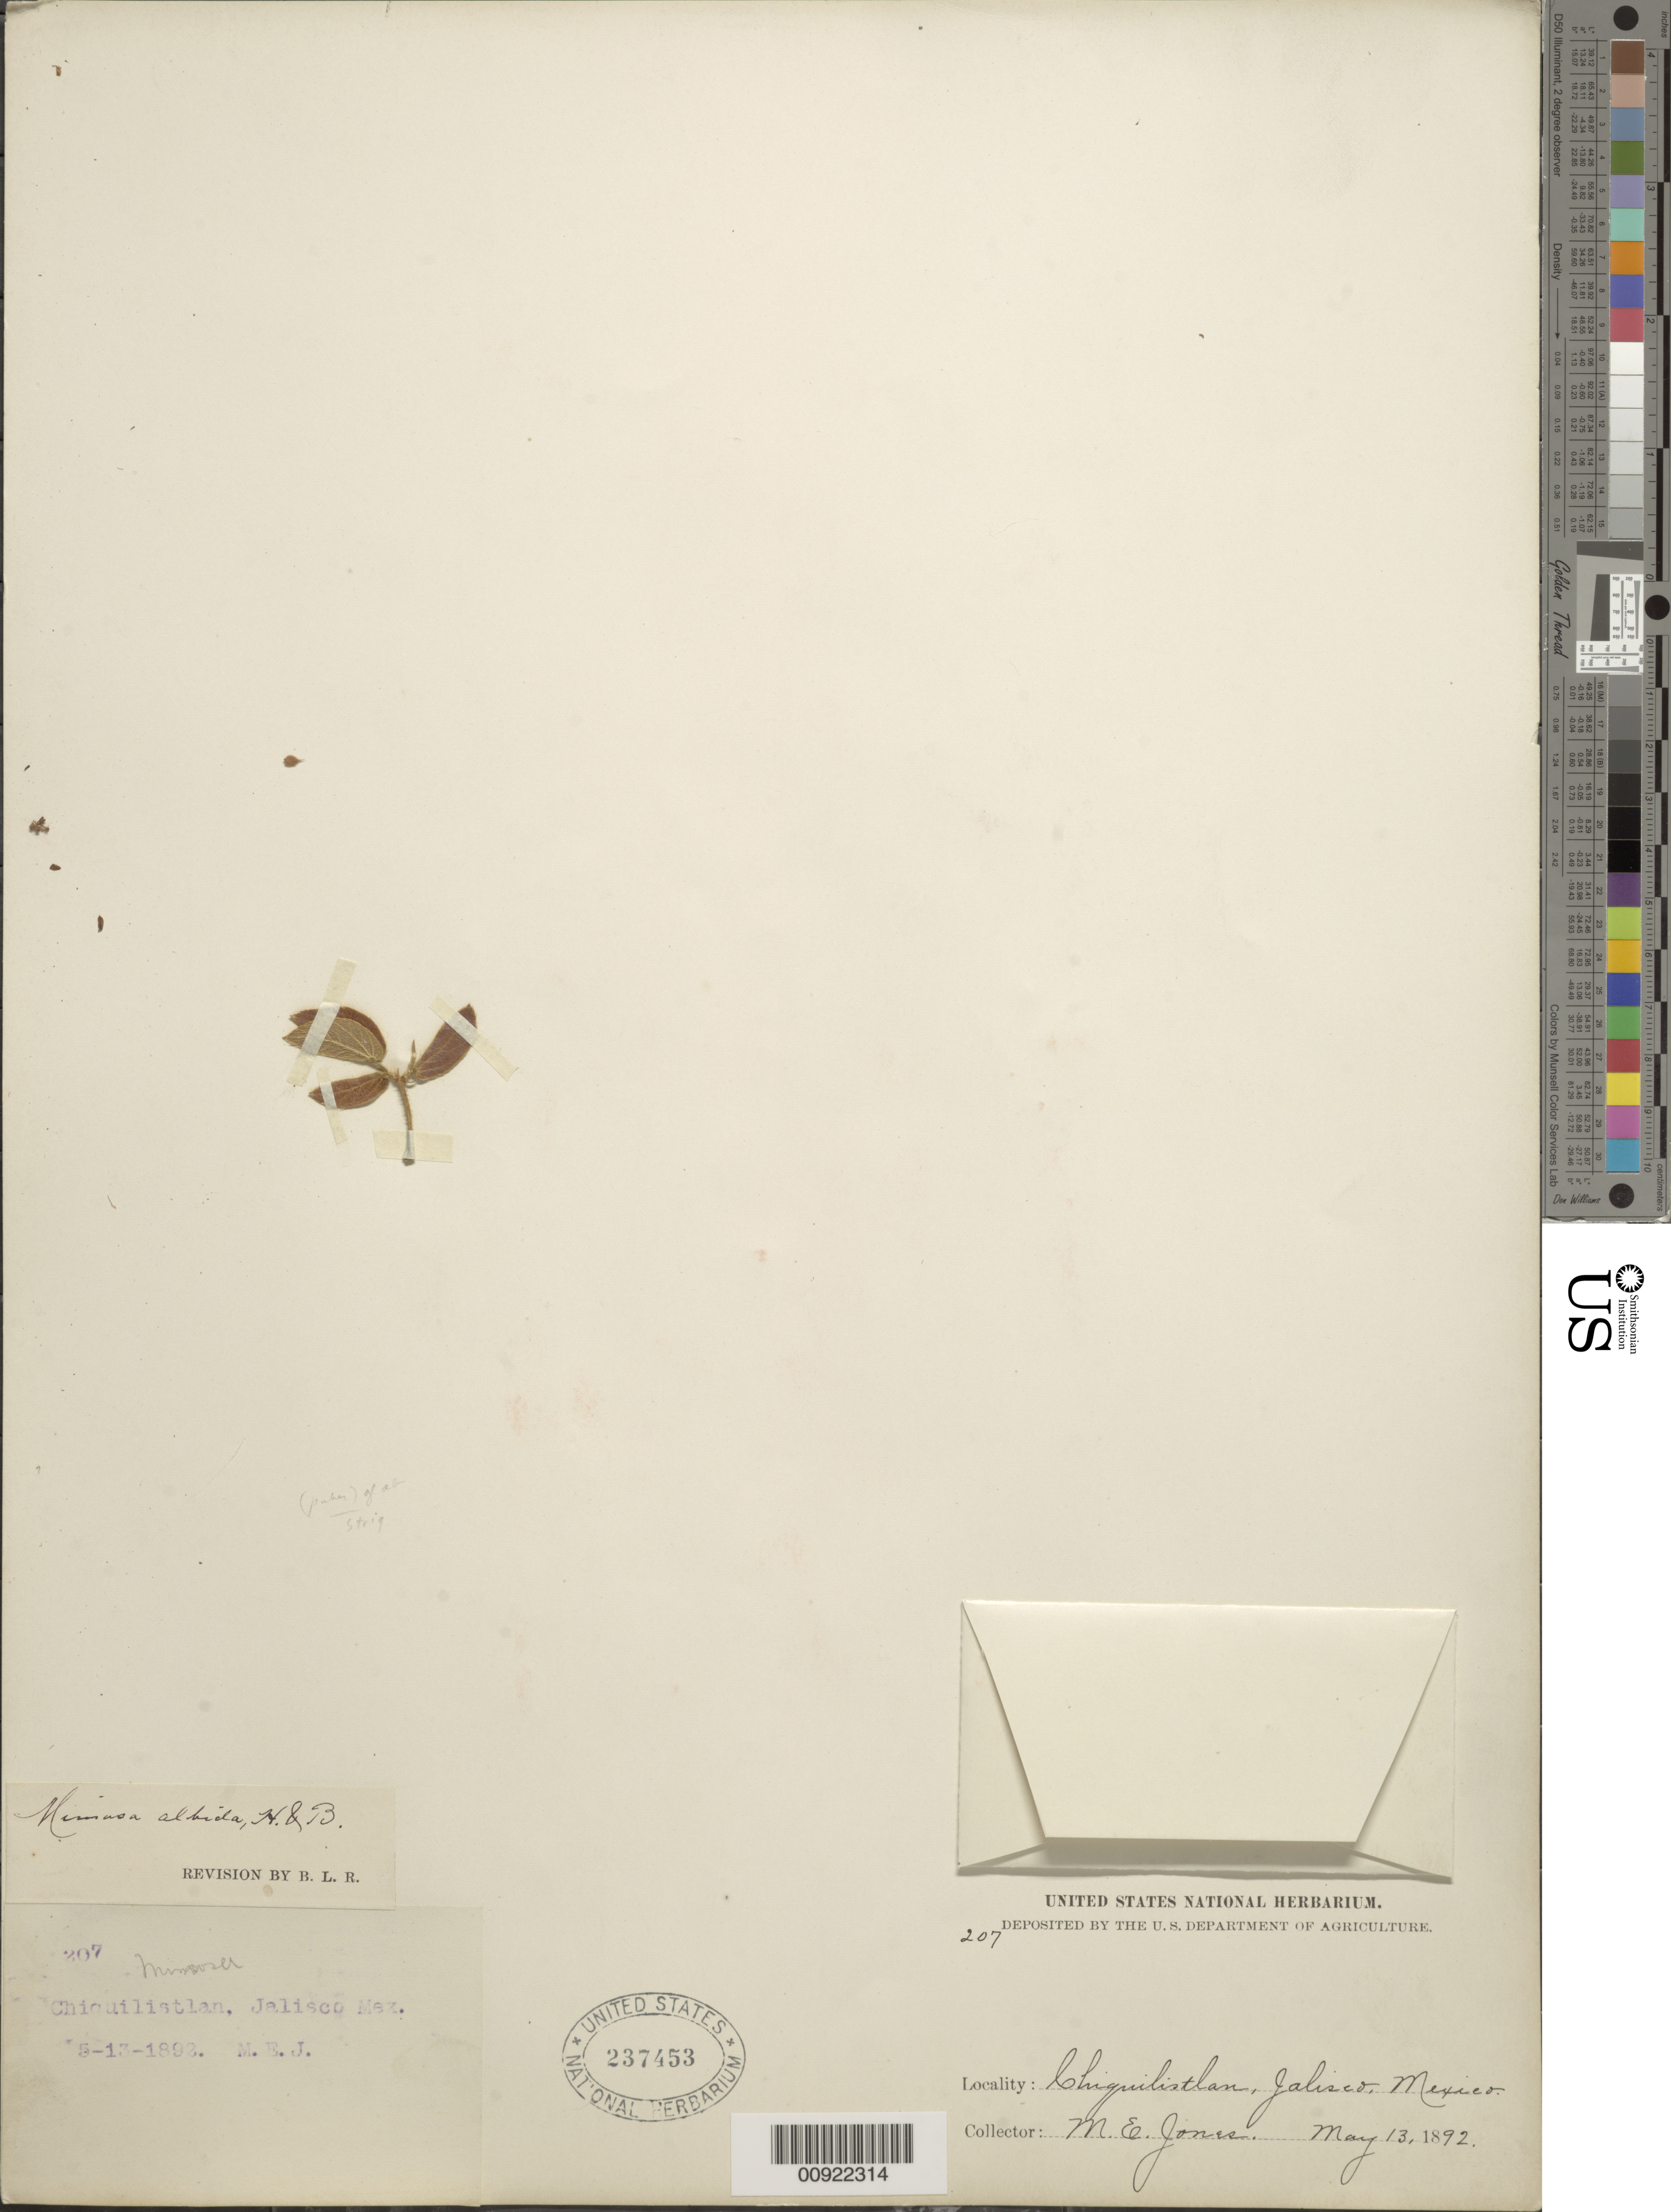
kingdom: Plantae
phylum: Tracheophyta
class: Magnoliopsida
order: Fabales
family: Fabaceae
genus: Mimosa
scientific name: Mimosa albida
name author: Humb. & Bonpl. ex Willd.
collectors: M. E. Jones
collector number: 207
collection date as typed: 13 May 1892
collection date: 1892-05-13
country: Mexico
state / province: Jalisco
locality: Chiquilistlan, Jalisco.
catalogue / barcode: US 237453